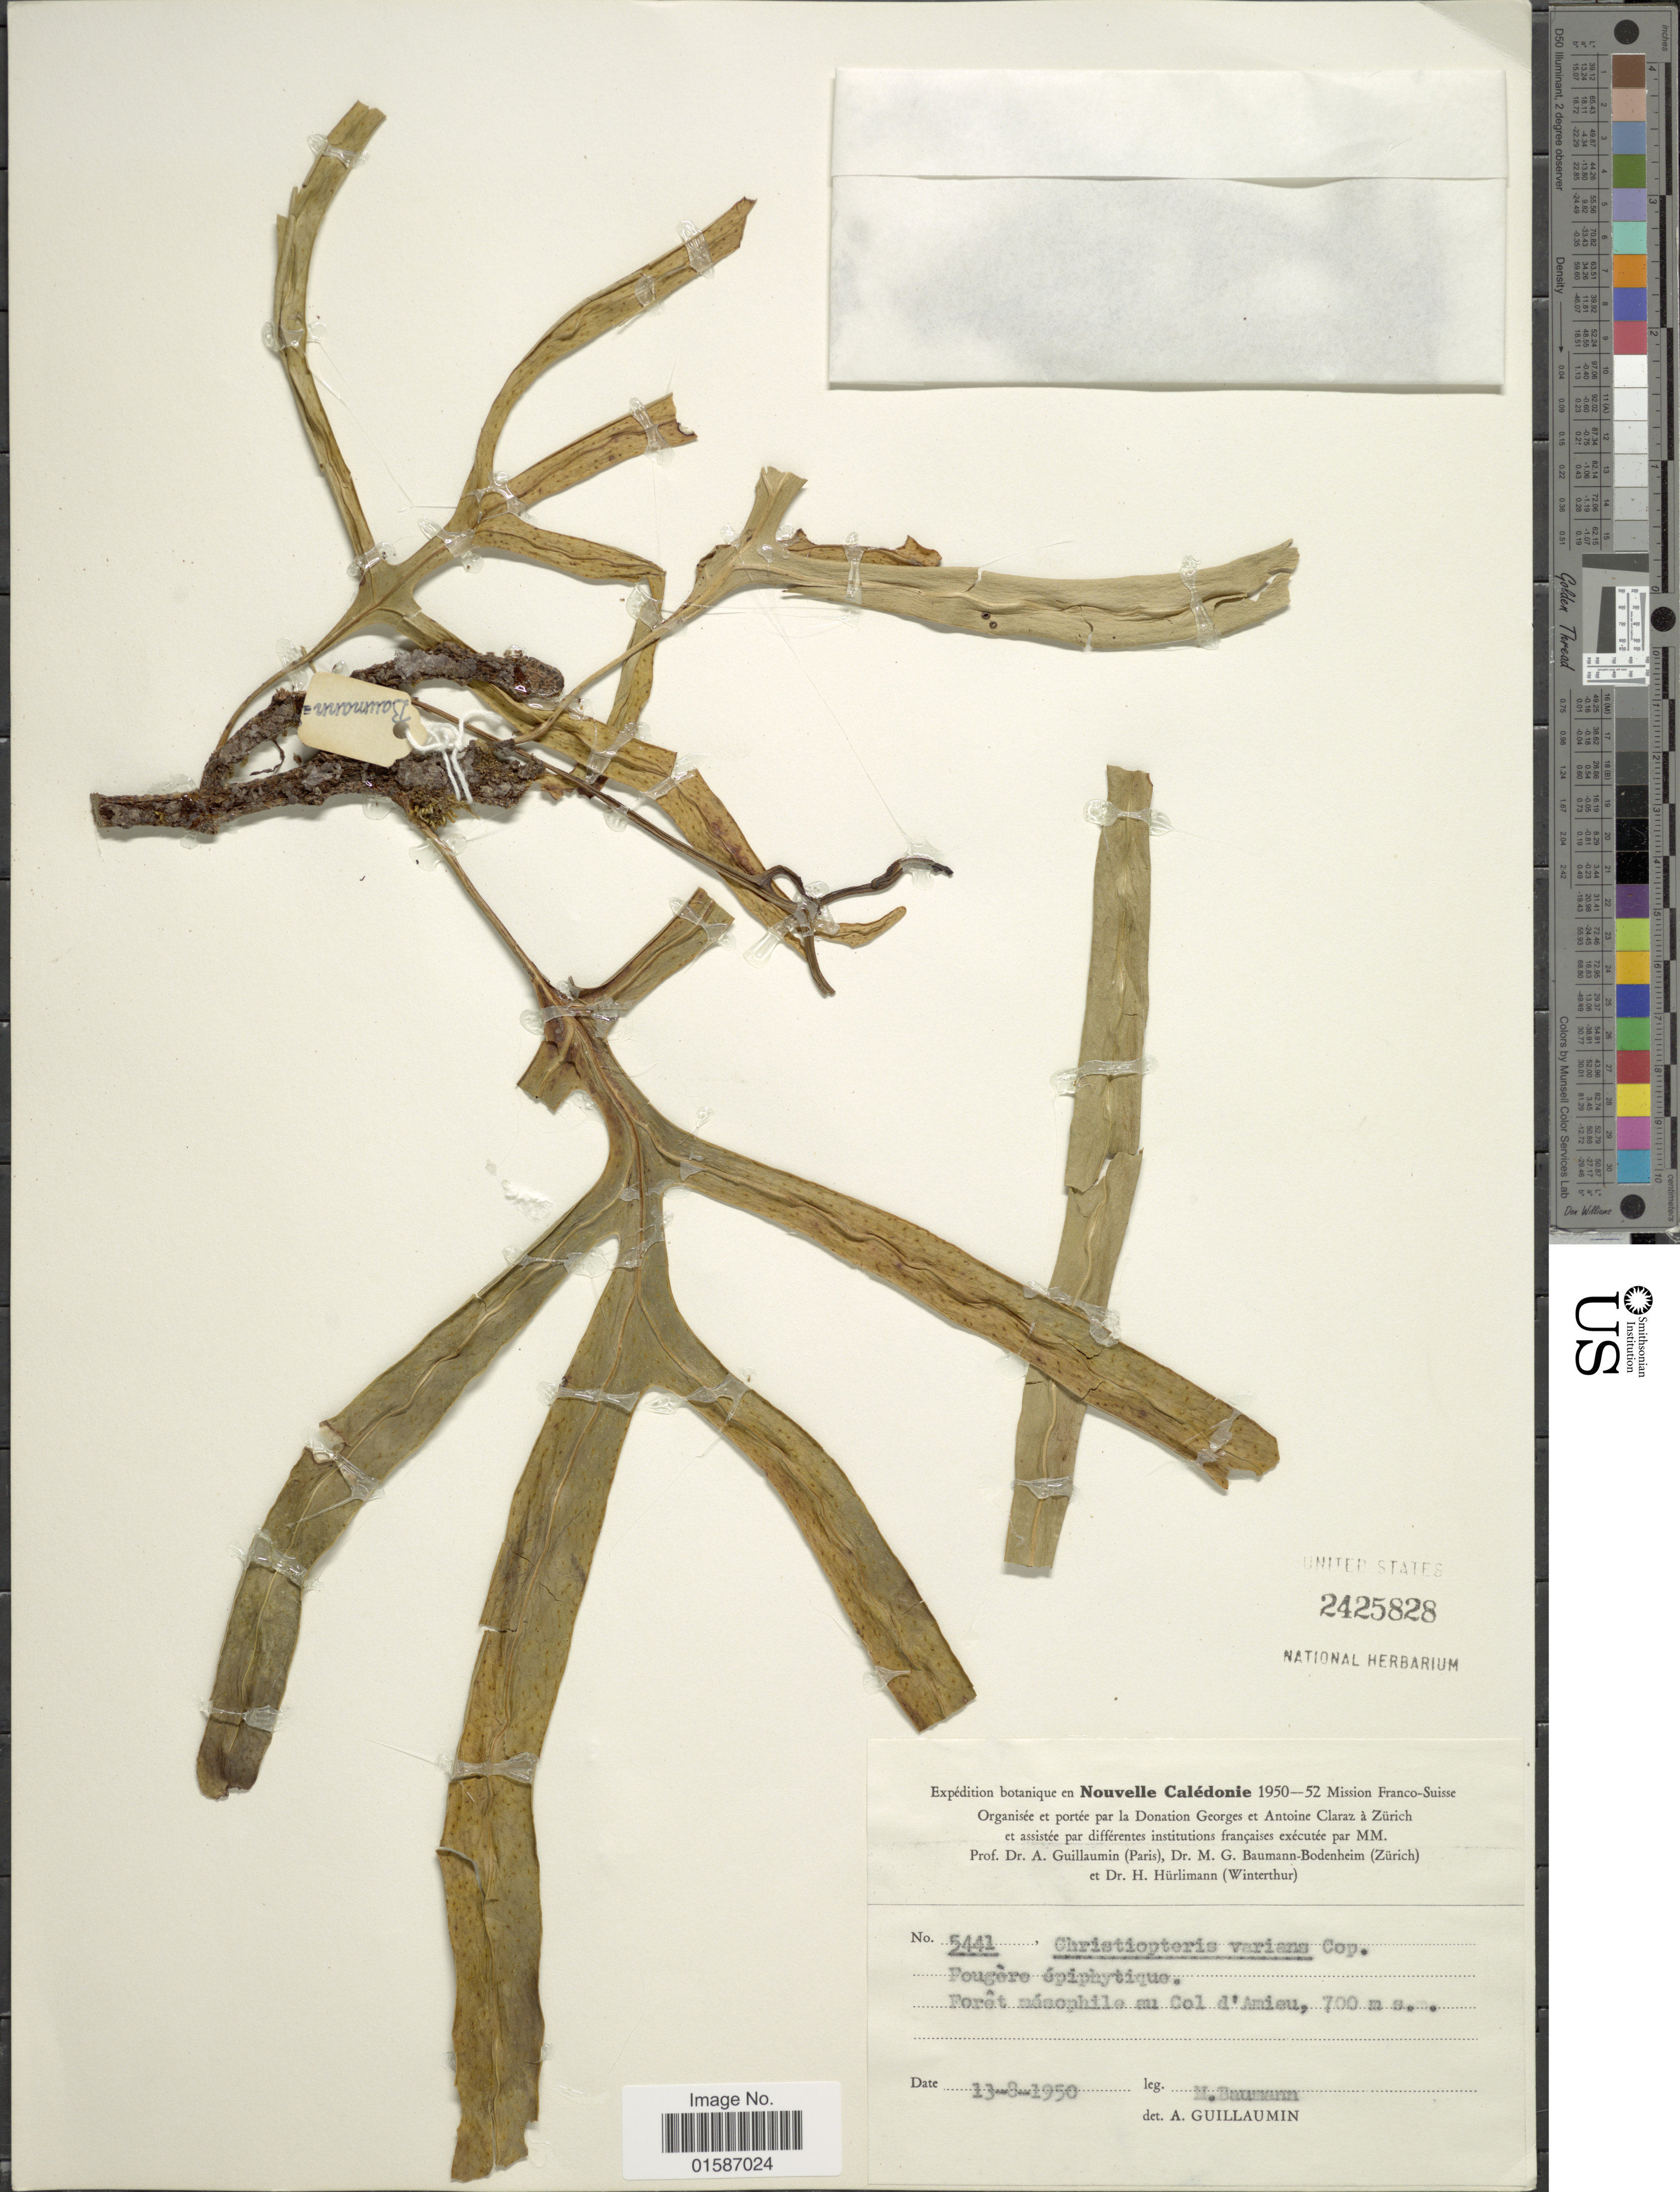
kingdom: Plantae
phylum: Tracheophyta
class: Polypodiopsida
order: Polypodiales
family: Polypodiaceae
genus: Microsorum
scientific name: Microsorum varians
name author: (Mett.) Hennipman & Hett.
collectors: A. Baumann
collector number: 5441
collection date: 1950-08-13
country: New Caledonia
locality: Forêt mésophile au Col d'Amisu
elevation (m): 700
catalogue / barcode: US 2425828